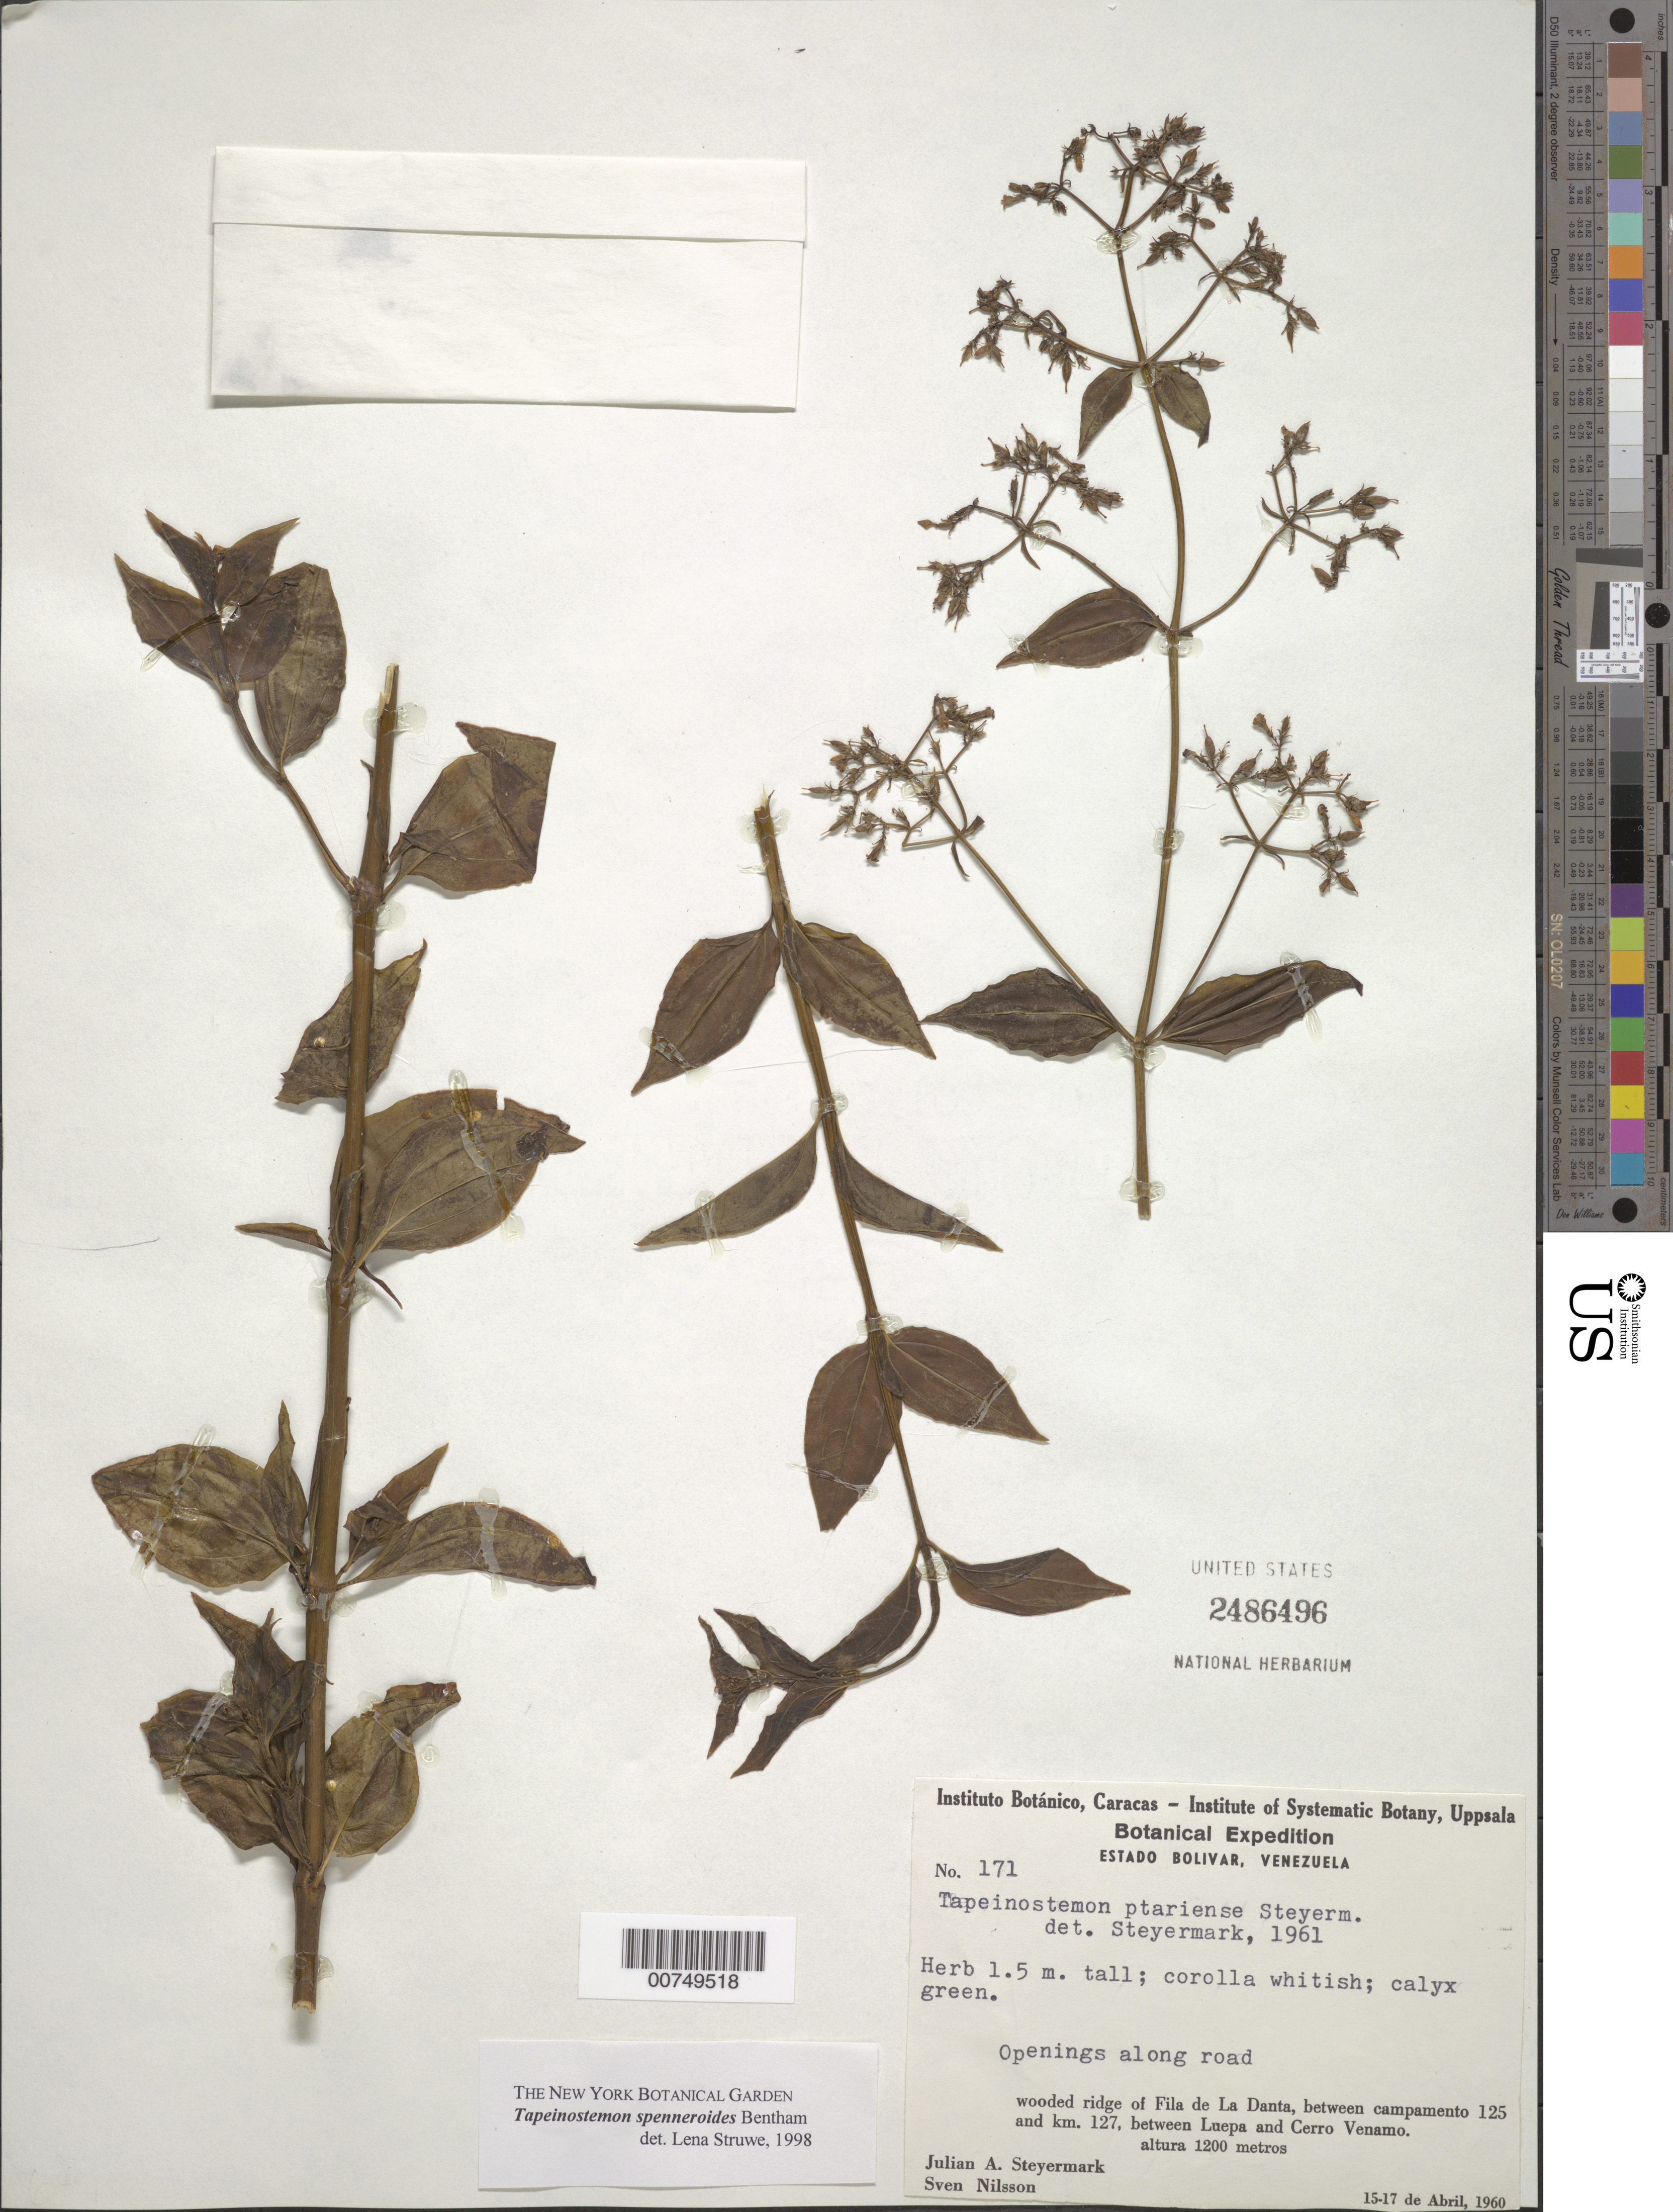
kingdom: Plantae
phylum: Tracheophyta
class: Magnoliopsida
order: Gentianales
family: Gentianaceae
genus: Tapeinostemon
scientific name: Tapeinostemon spenneroides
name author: Benth.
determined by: Struwe, L.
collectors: J. Steyermark & S. Nilsson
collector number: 60 171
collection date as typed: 15-Apr-60 to 17-Apr-60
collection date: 1960-04-15/1960-04-17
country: Venezuela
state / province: Bolívar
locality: Fila La Danta, following the provisional carretera between campamento 125 and km 127, between Luepa and cerro Venamo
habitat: Wooded ridge; openings along road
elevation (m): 1200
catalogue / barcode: US 2486496